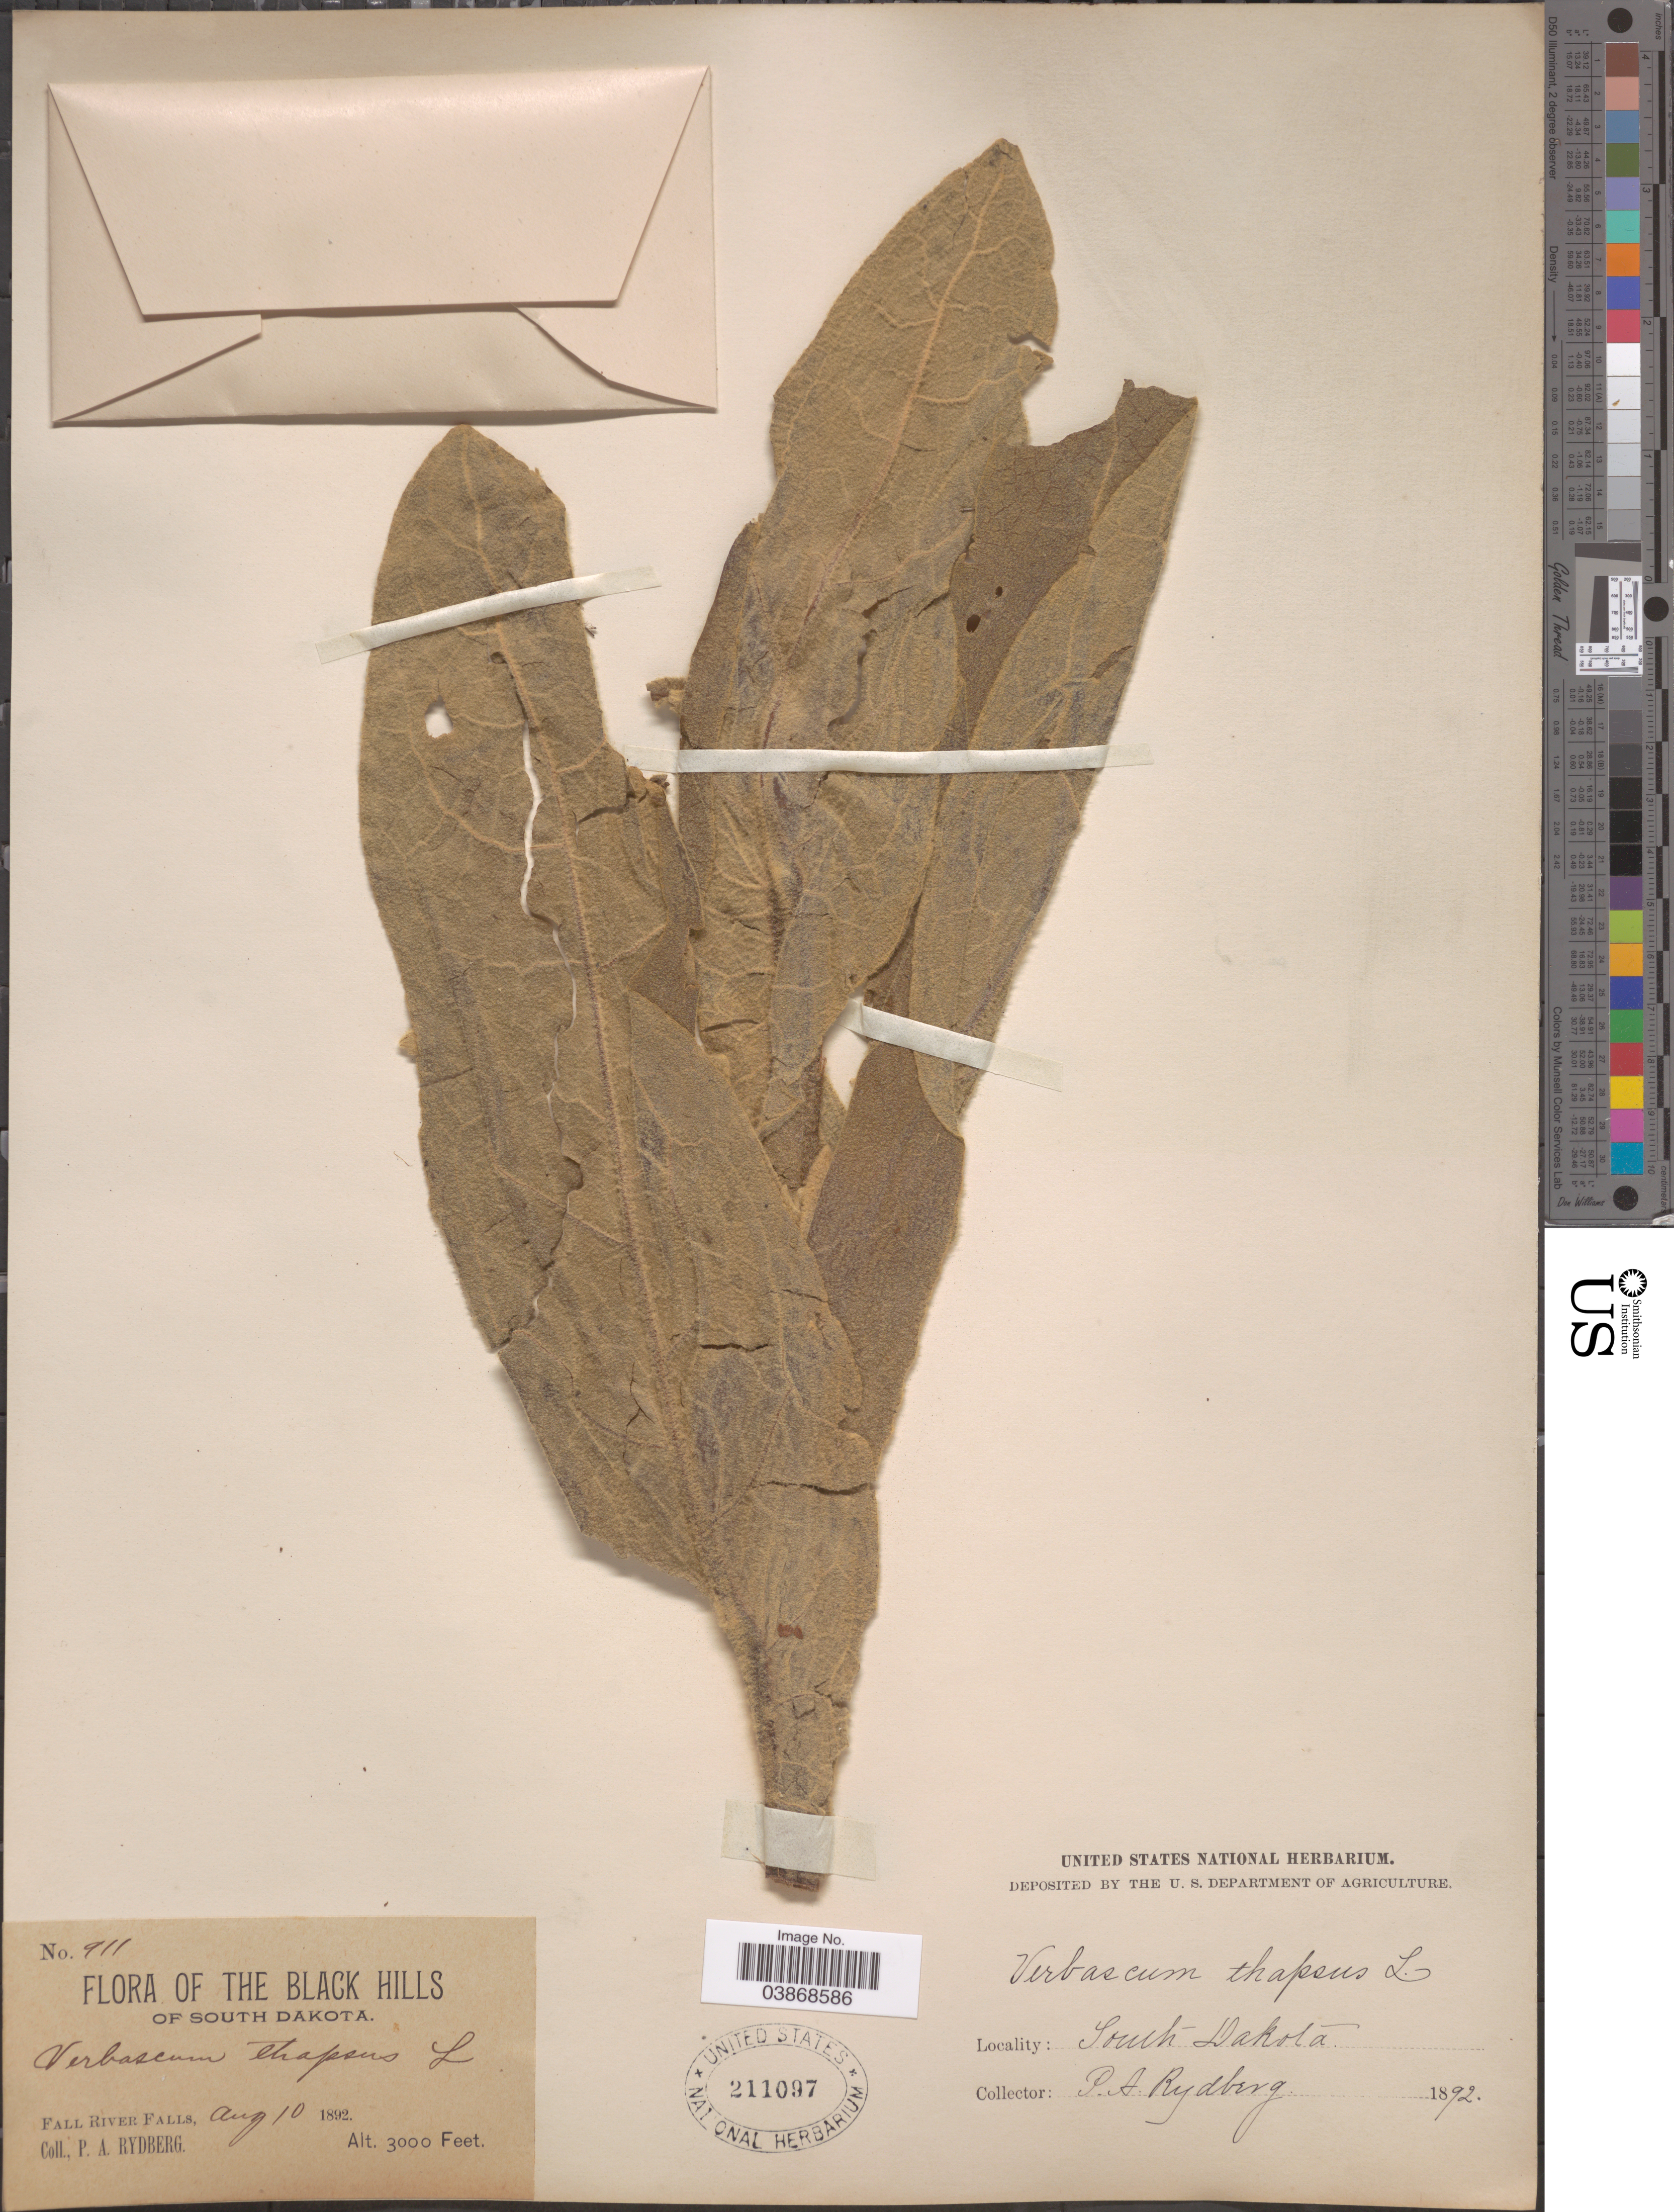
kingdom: Plantae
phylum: Tracheophyta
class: Magnoliopsida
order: Lamiales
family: Scrophulariaceae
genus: Verbascum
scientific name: Verbascum thapsus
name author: L.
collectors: P. A. Rydberg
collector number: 911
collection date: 1892-08-10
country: United States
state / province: South Dakota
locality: The Black Hills of South Dakota. Fall River Falls.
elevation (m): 914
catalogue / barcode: US 211097